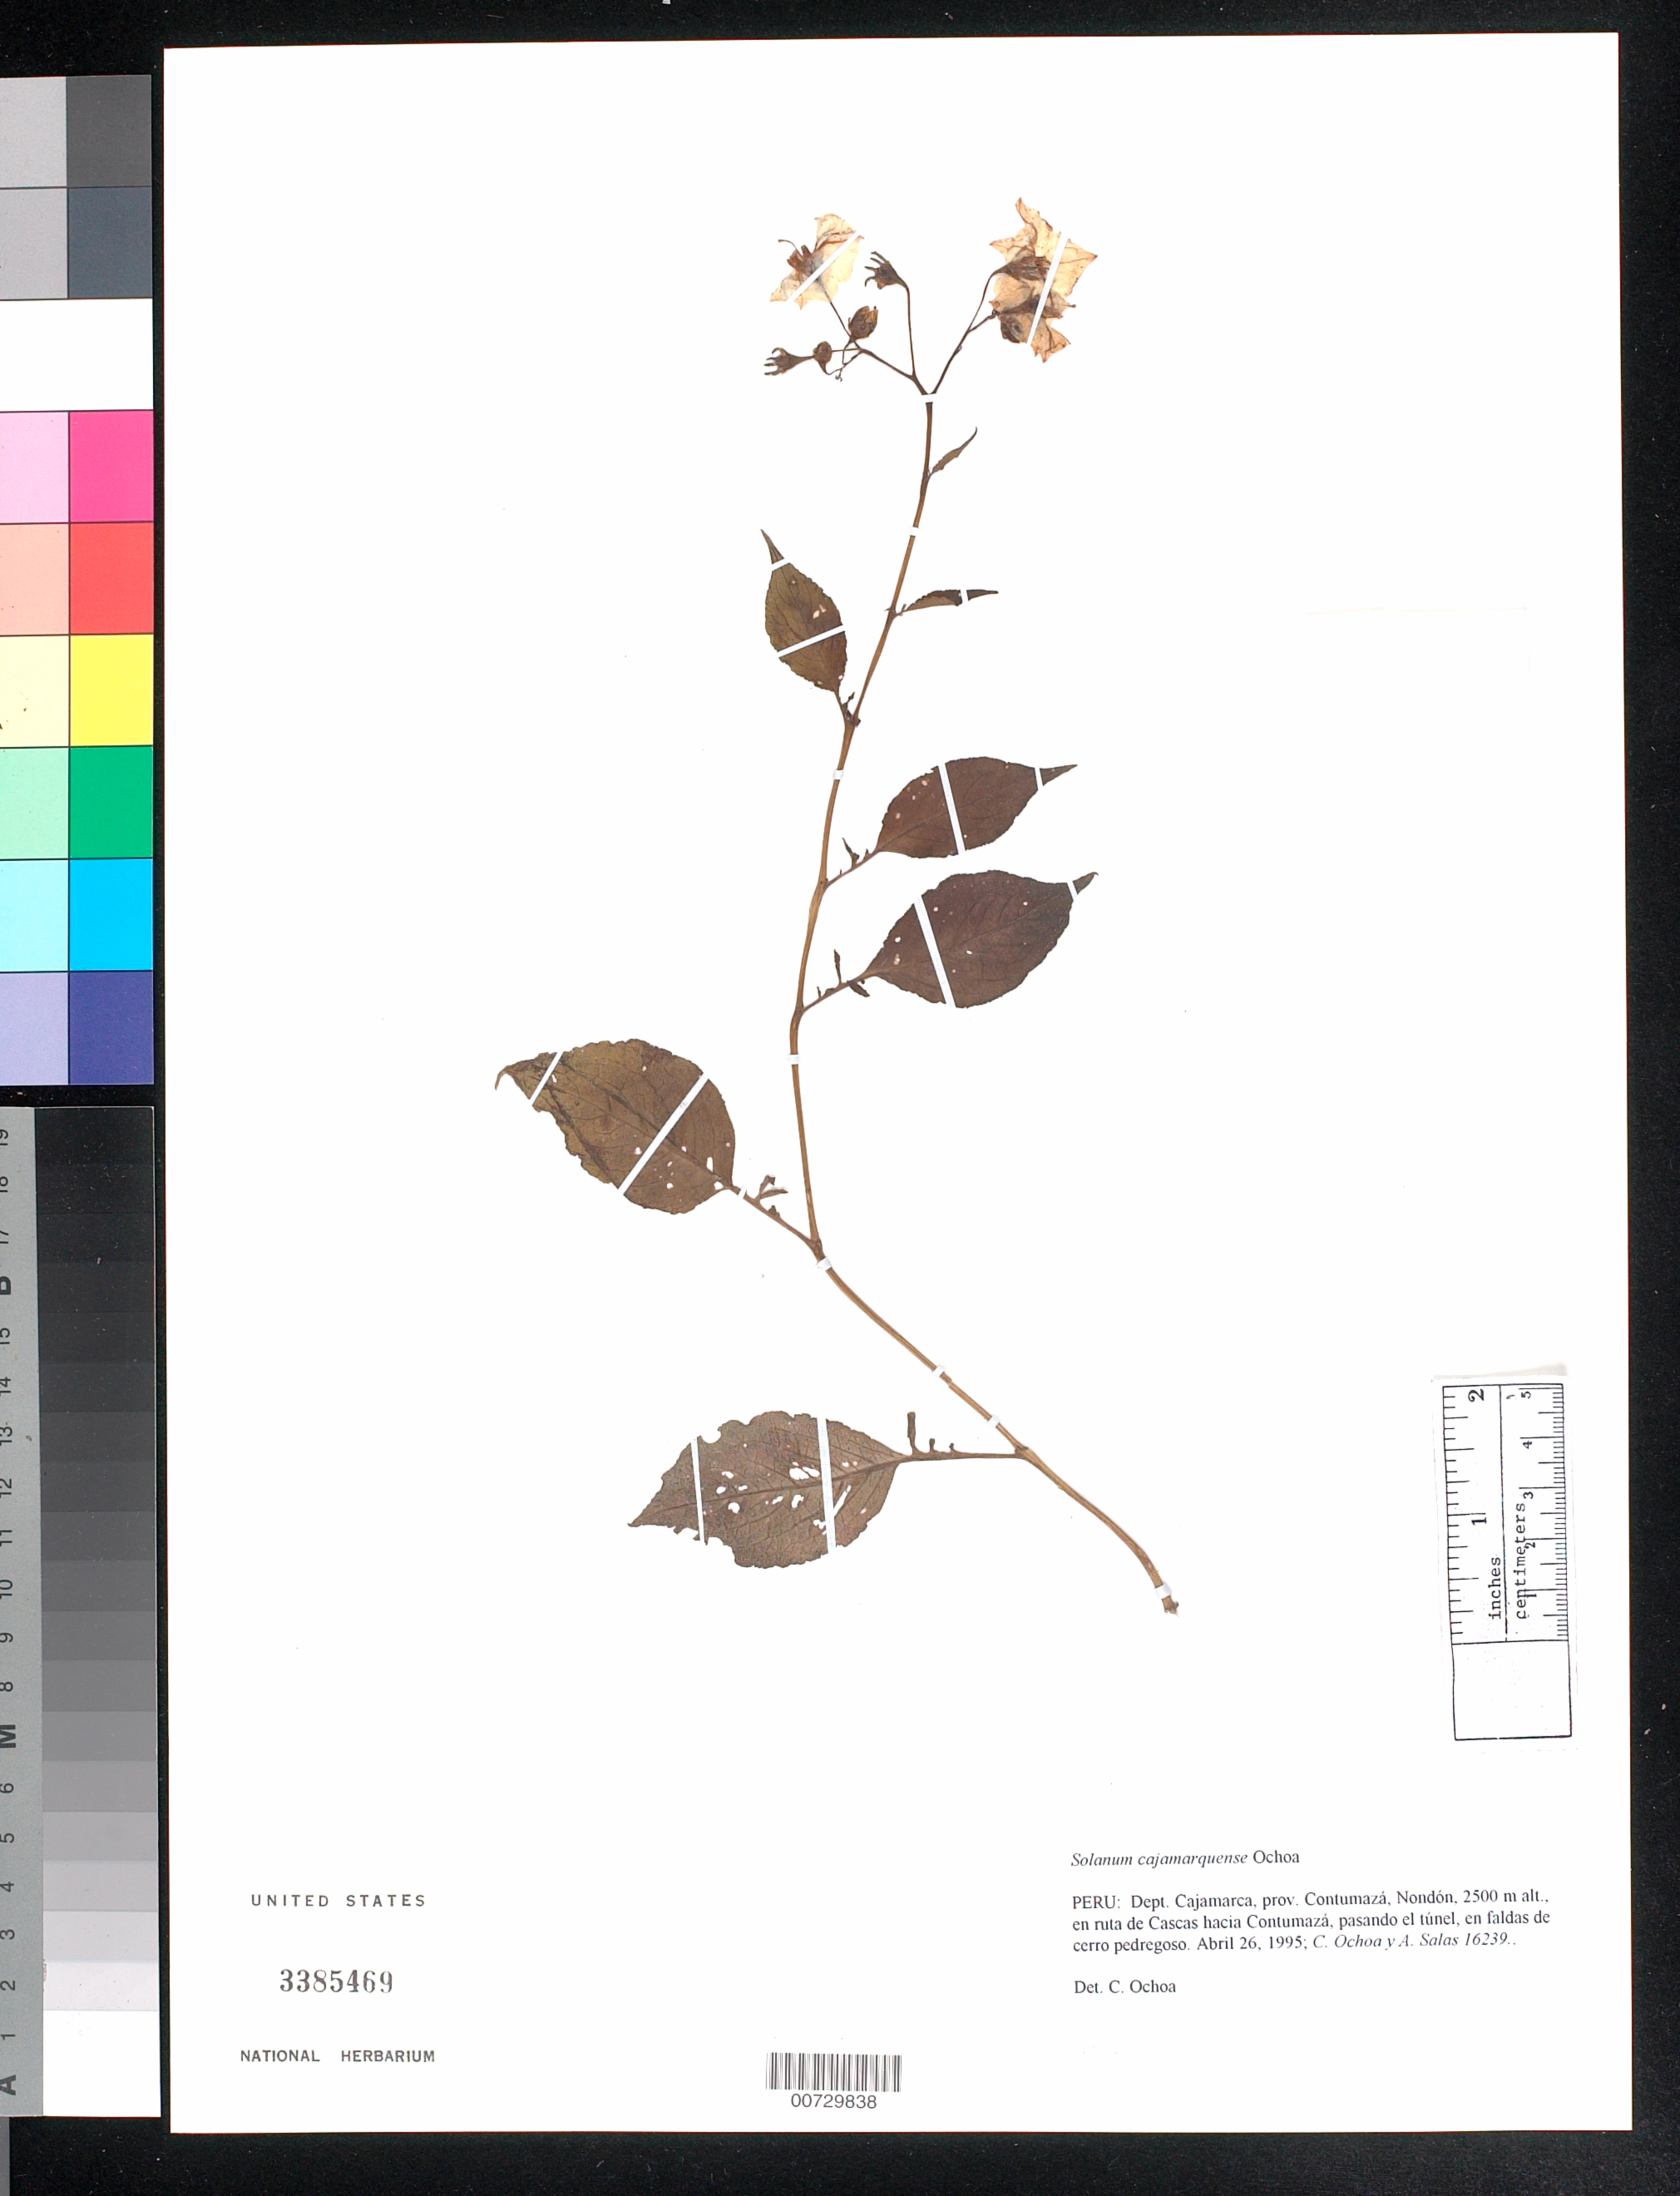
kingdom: Plantae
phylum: Tracheophyta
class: Magnoliopsida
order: Solanales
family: Solanaceae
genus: Solanum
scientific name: Solanum cajamarquense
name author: Ochoa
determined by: Ochoa, C. M.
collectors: C. M. Ochoa & A. Salas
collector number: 16239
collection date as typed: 26 Apr 1995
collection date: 1995-04-26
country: Peru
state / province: Cajamarca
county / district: Contumazá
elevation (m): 2500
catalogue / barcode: US 3385469